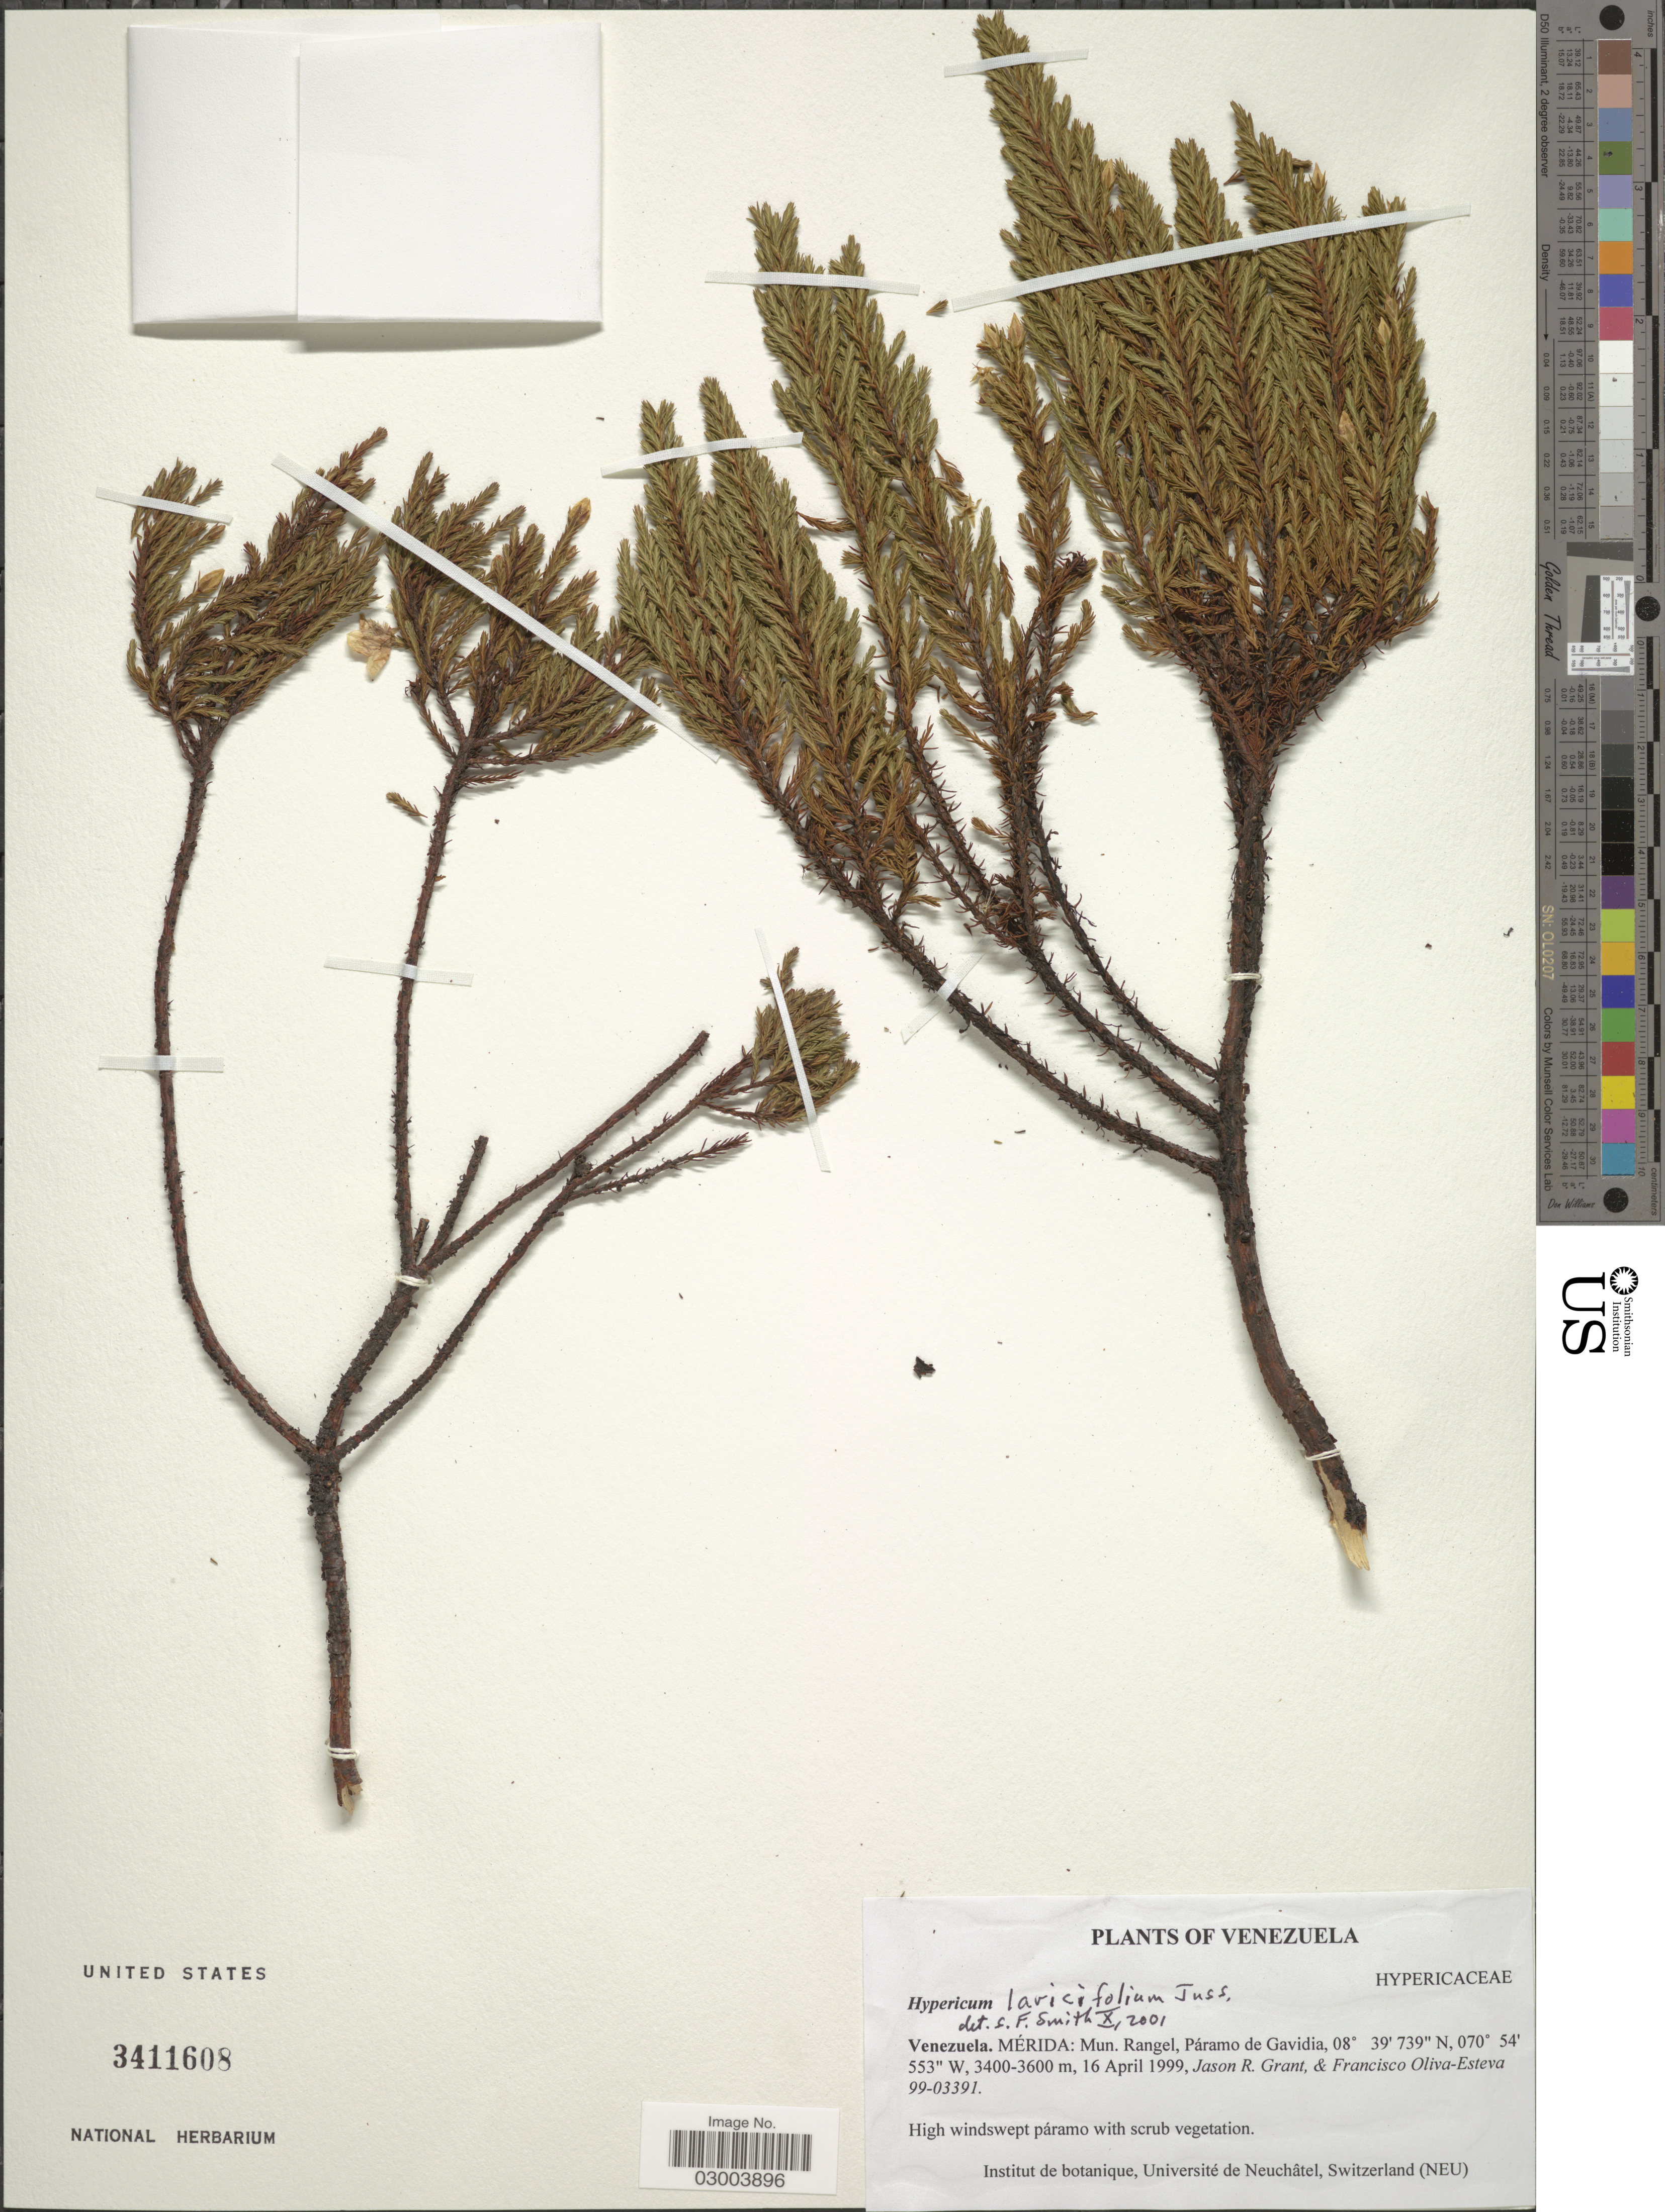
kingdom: Plantae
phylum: Tracheophyta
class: Magnoliopsida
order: Malpighiales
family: Hypericaceae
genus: Hypericum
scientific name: Hypericum laricifolium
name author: Juss.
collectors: J. R. Grant & F. Olivia-Esteva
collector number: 99-03391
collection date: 1999-04-16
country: Venezuela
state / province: Mérida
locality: Mun. Rangel, Páramo de Gavidia.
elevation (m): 3400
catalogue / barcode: US 3411608